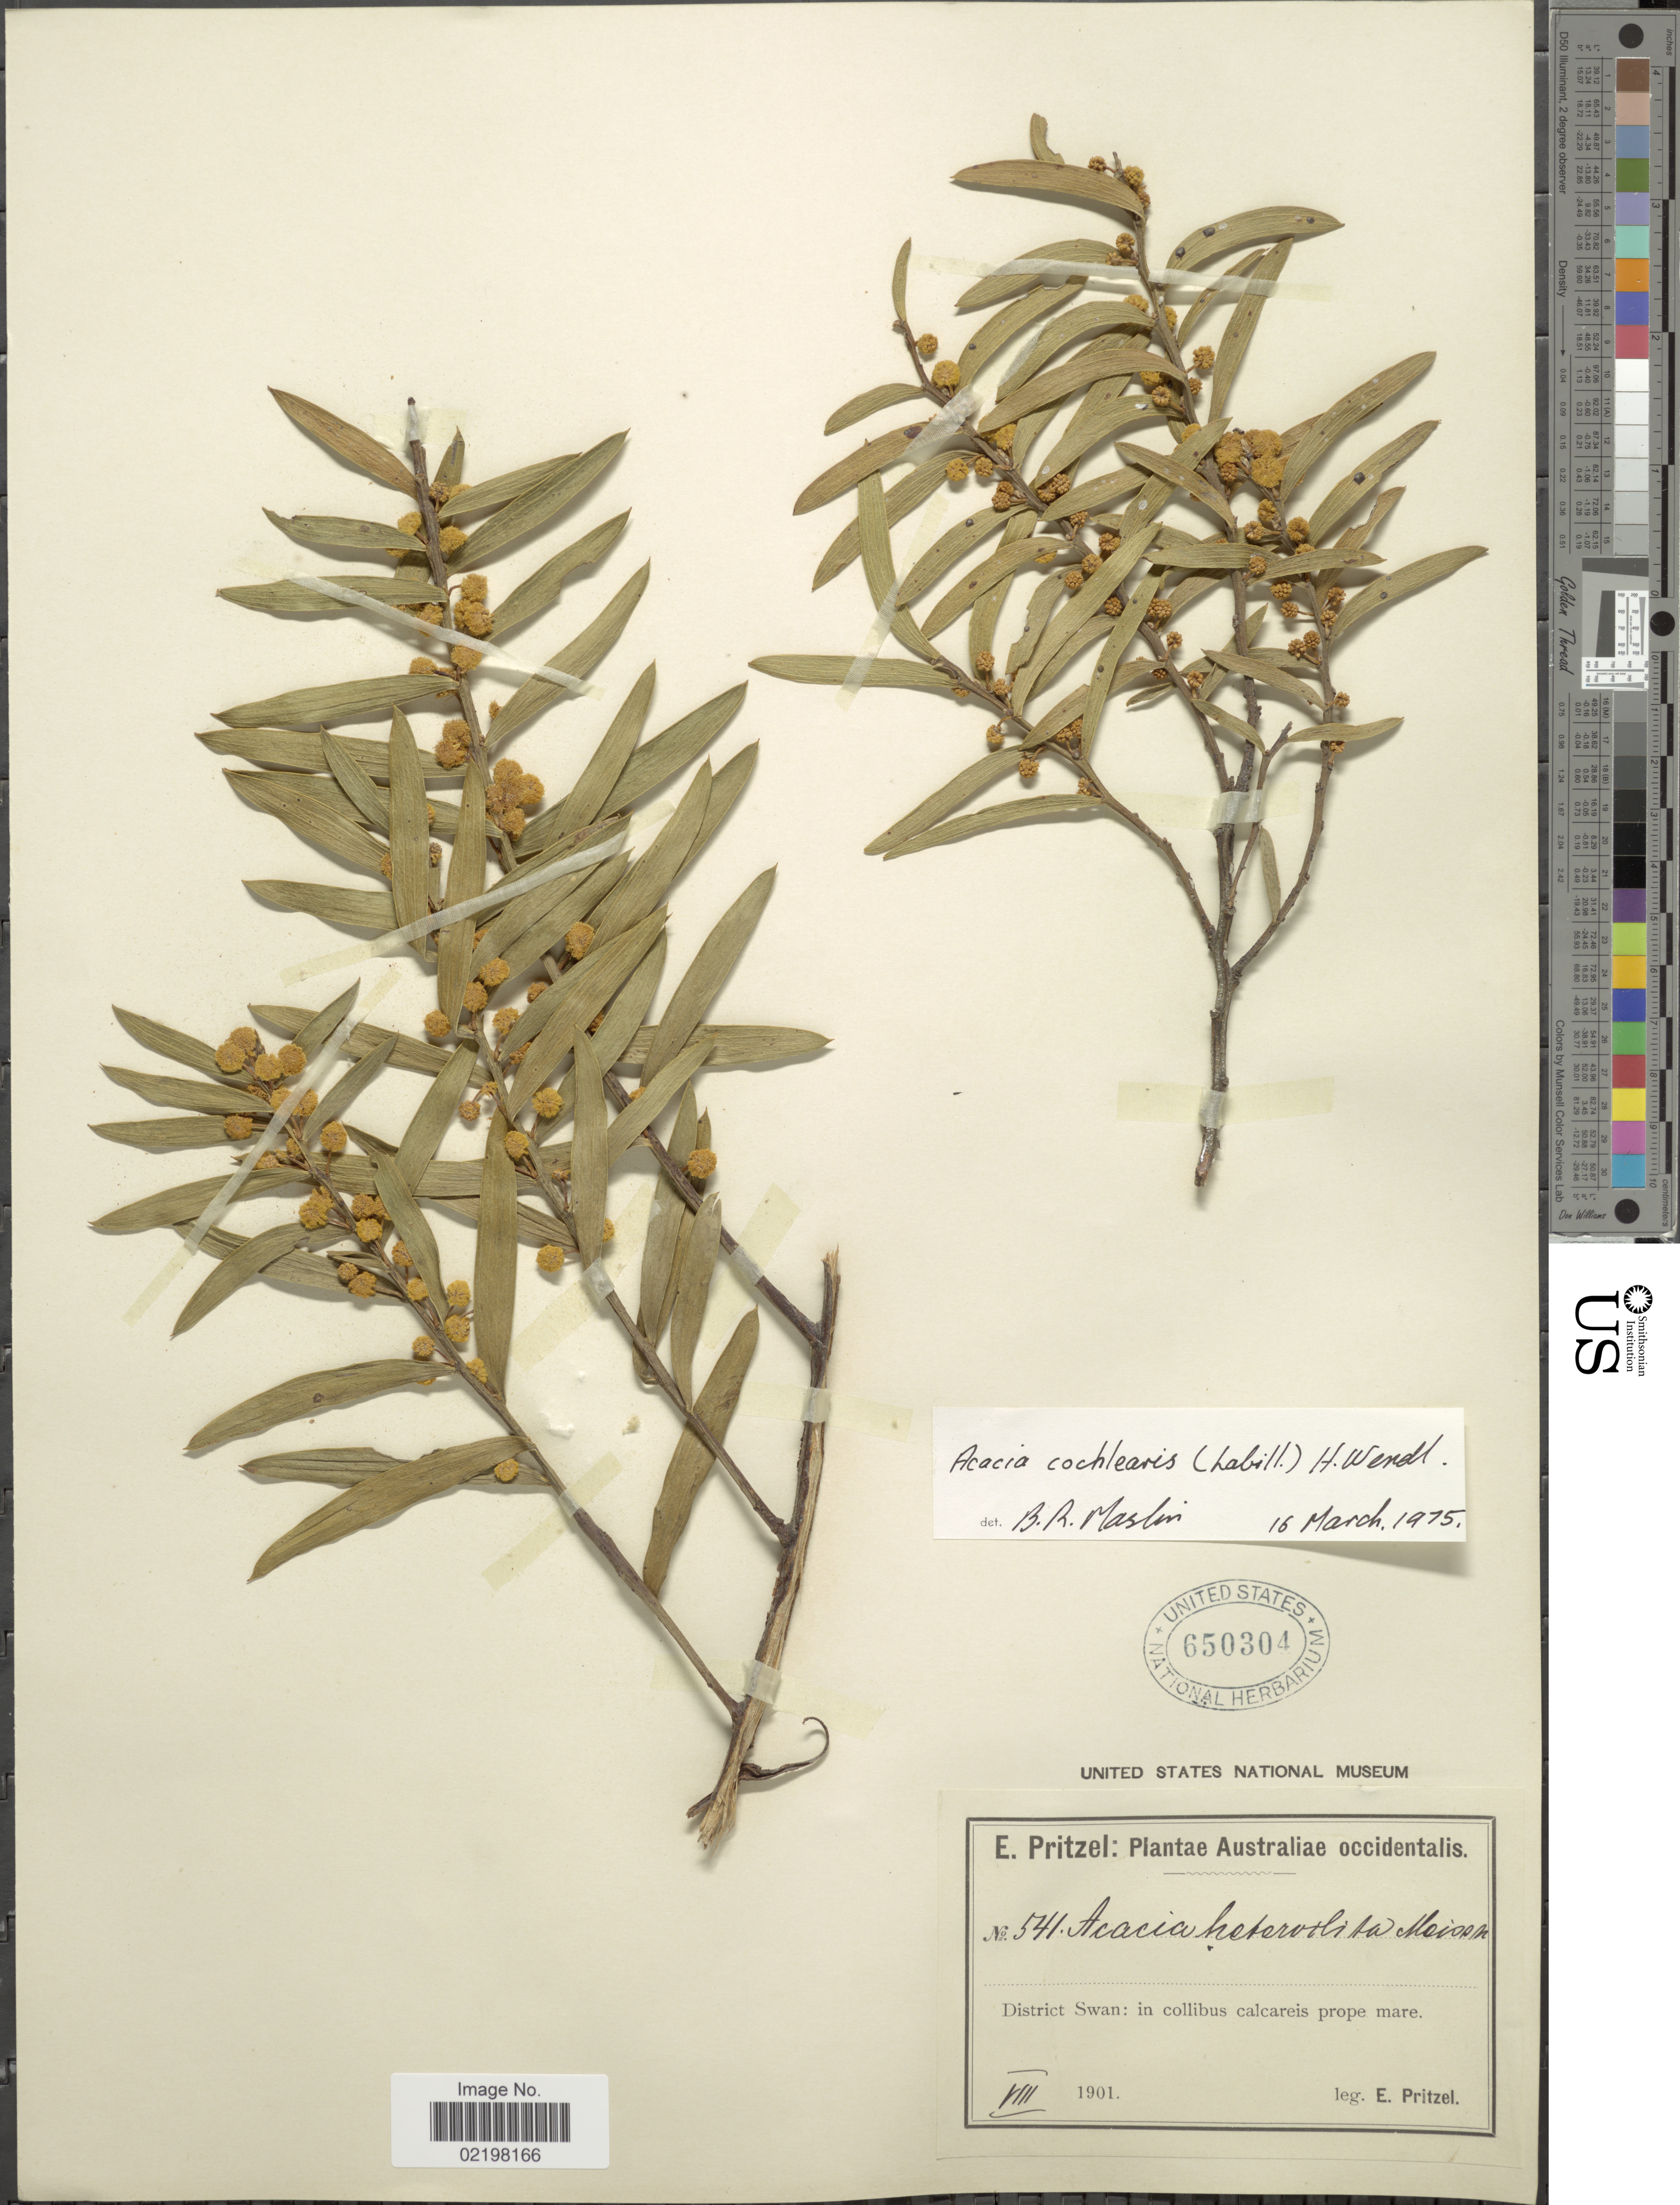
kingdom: Plantae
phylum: Tracheophyta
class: Magnoliopsida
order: Fabales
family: Fabaceae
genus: Acacia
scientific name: Acacia cochlearis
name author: (Labill.) J.C. Wendl.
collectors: E. G. Pritzel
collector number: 541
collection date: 1901-08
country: Australia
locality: Australiae occidentalis, District Swan: in collibus calcareis prope mare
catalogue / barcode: US 650304